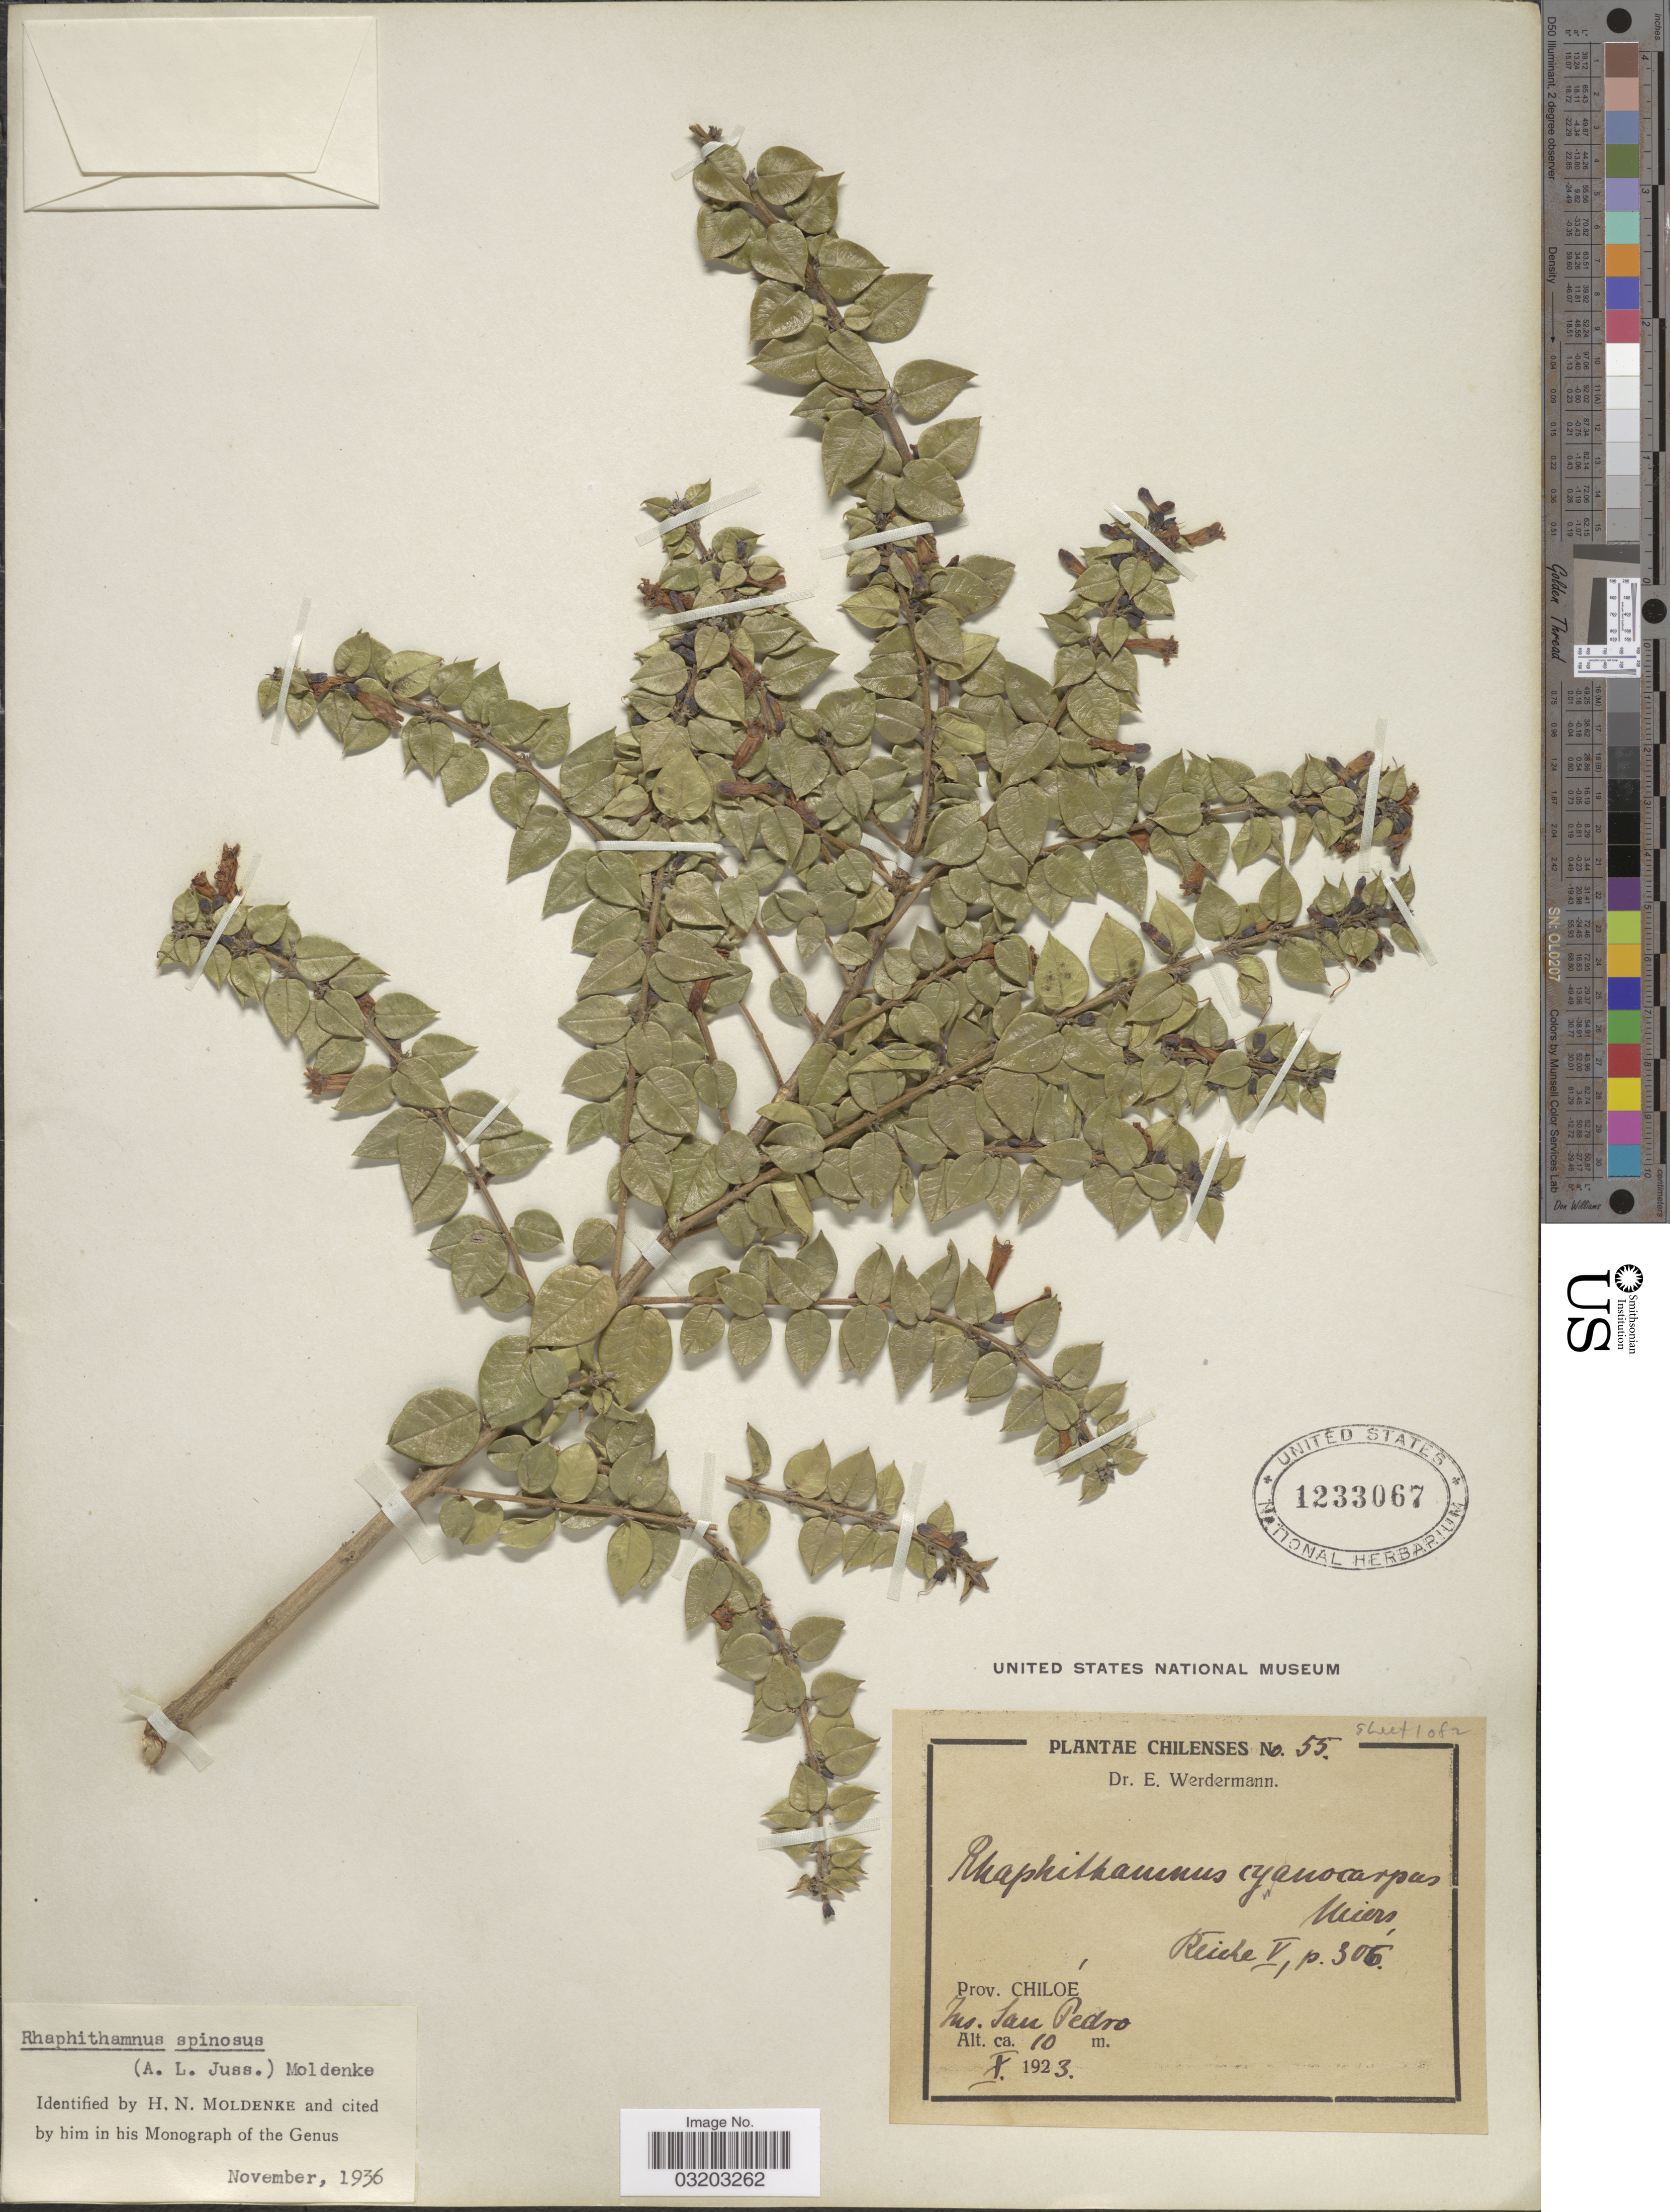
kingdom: Plantae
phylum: Tracheophyta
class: Magnoliopsida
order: Lamiales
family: Verbenaceae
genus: Rhaphithamnus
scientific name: Rhaphithamnus spinosus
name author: (Juss.) Moldenke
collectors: E. Werdermann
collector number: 55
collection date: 1923-10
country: Chile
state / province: Arica y Parinacota (XV)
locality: Prov. Chiloé. Ins. San Pedro.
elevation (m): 10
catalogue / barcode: US 1233067